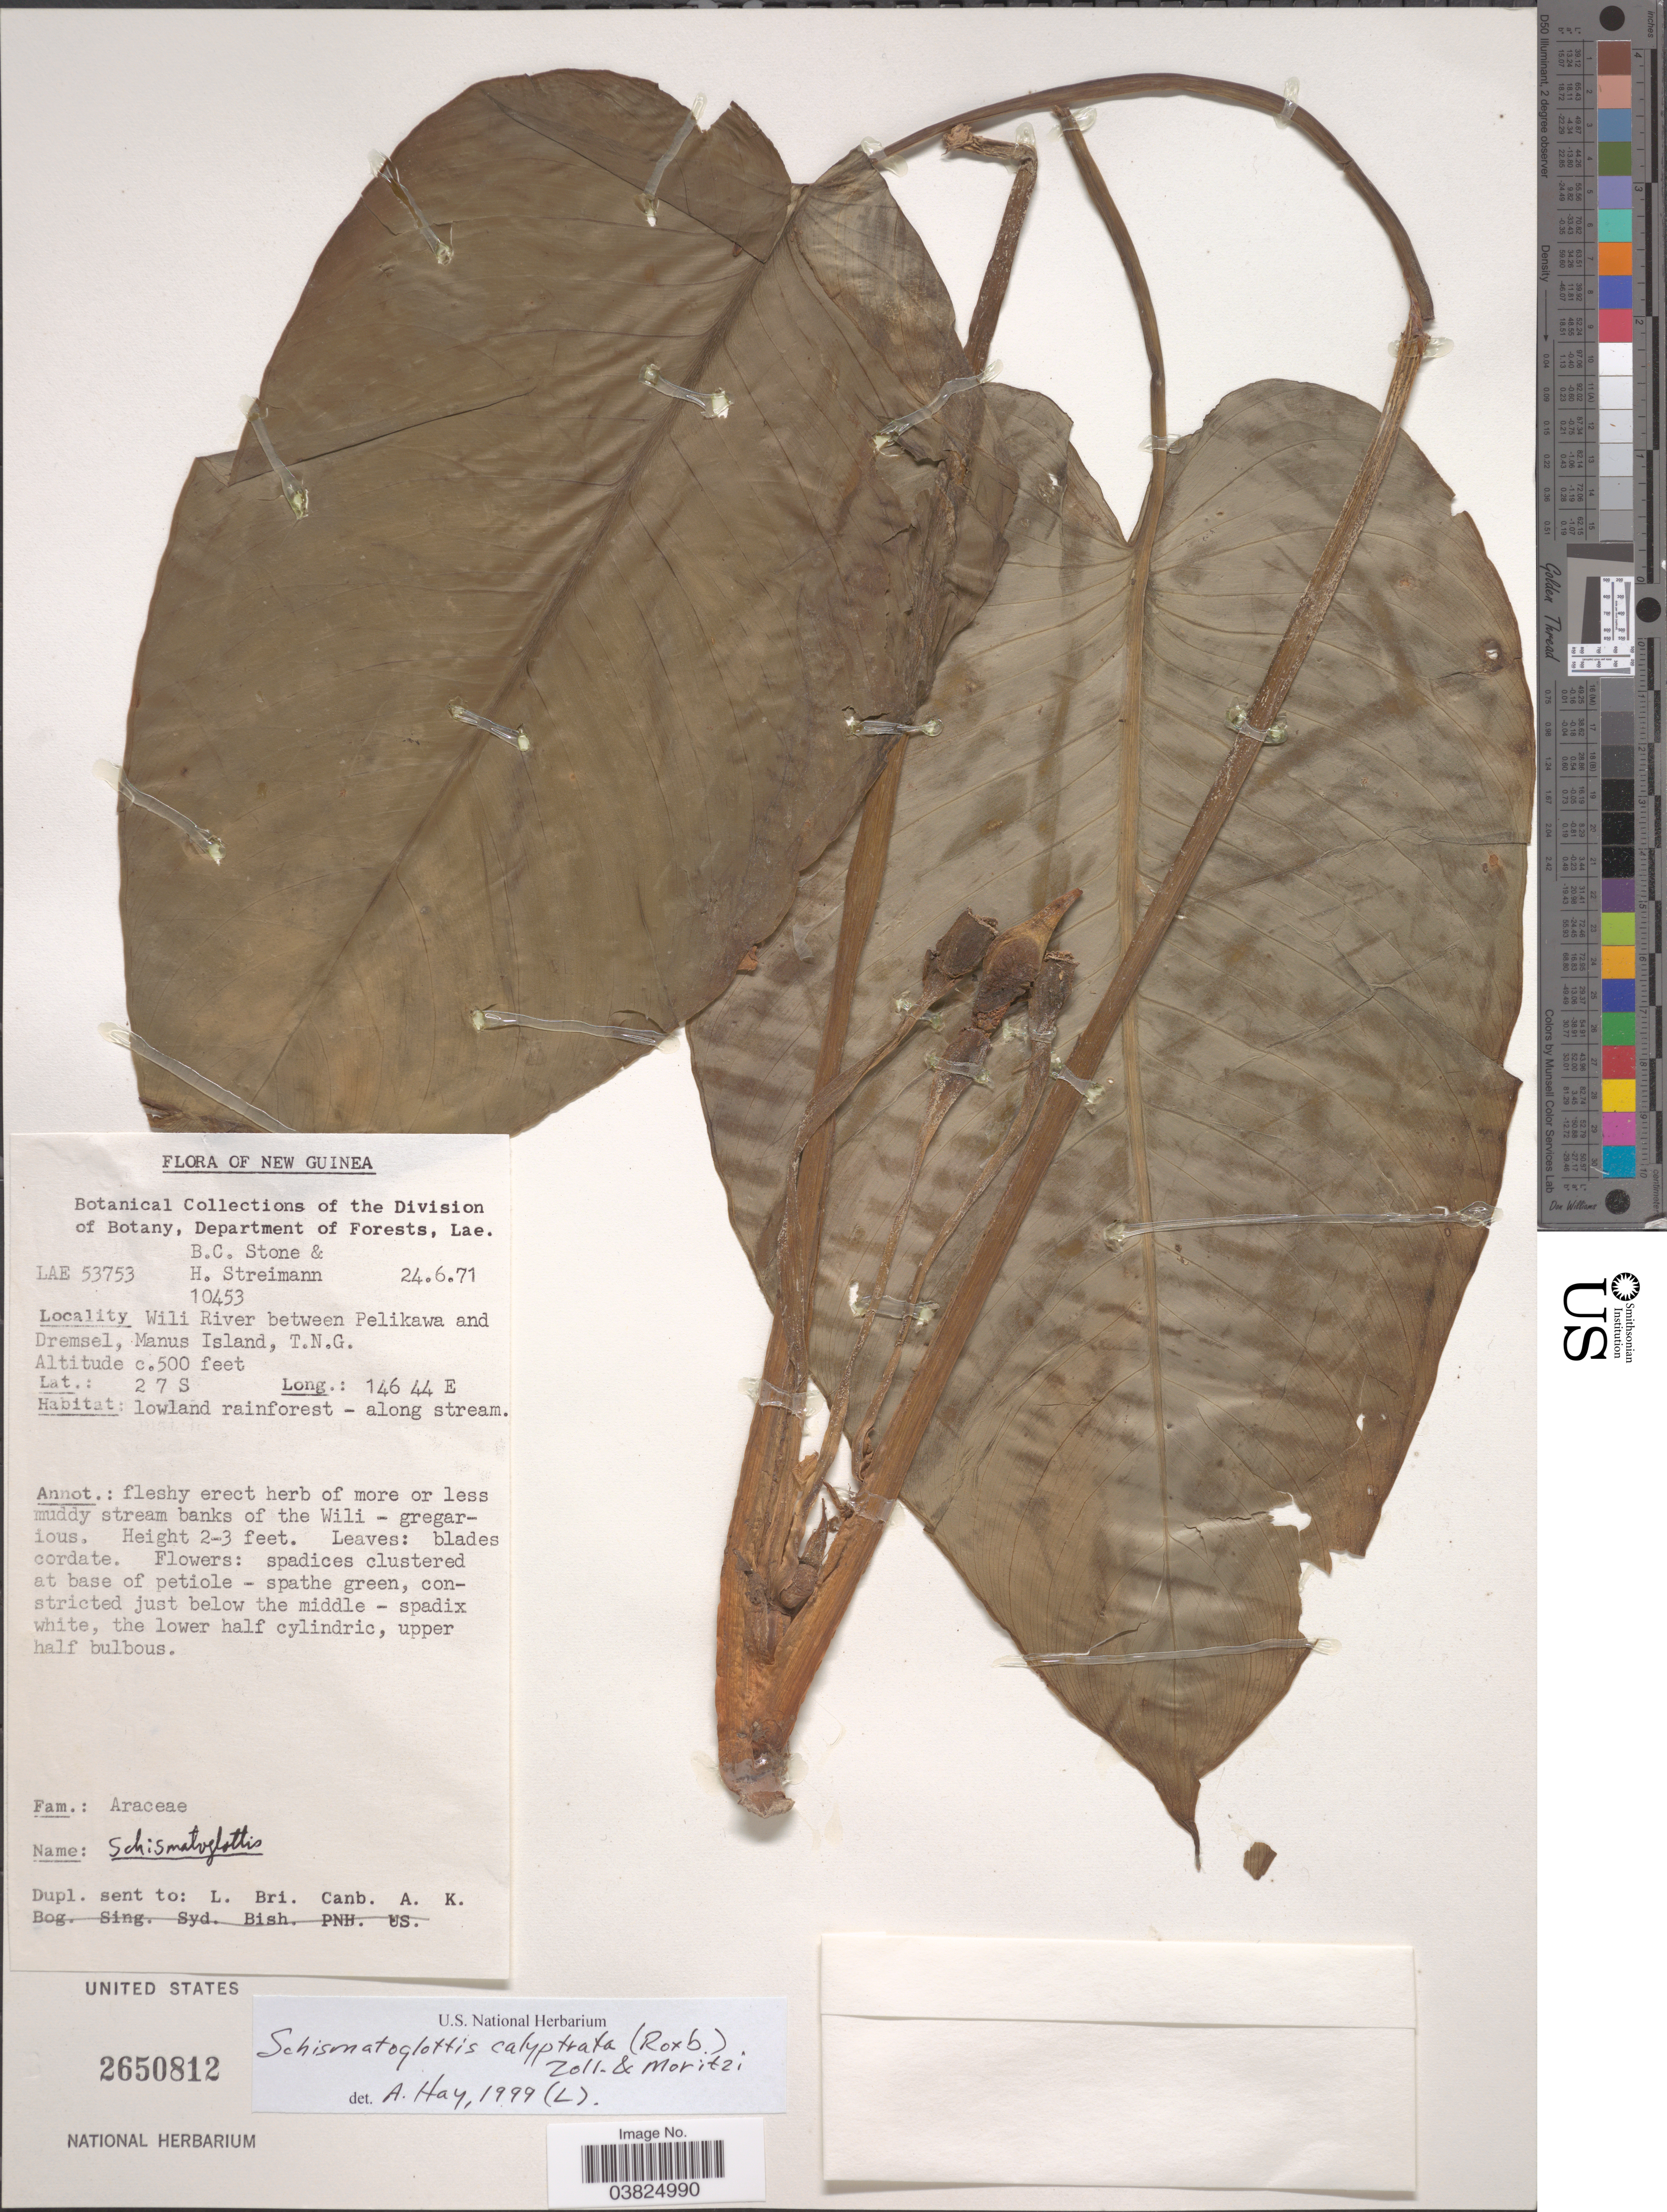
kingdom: Plantae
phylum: Tracheophyta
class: Liliopsida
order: Alismatales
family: Araceae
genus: Schismatoglottis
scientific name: Schismatoglottis calyptrata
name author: Zoll. & Moritzi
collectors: B. C. Stone & H. Streimann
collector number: LAE53753/10453?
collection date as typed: Transcribed d/m/y: 24/6/71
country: Papua New Guinea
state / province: Manus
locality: New Guinea. Wili River between Pelikawa and Dremsel, Manus Island, T.N.G.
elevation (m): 152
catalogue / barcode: US 2650812